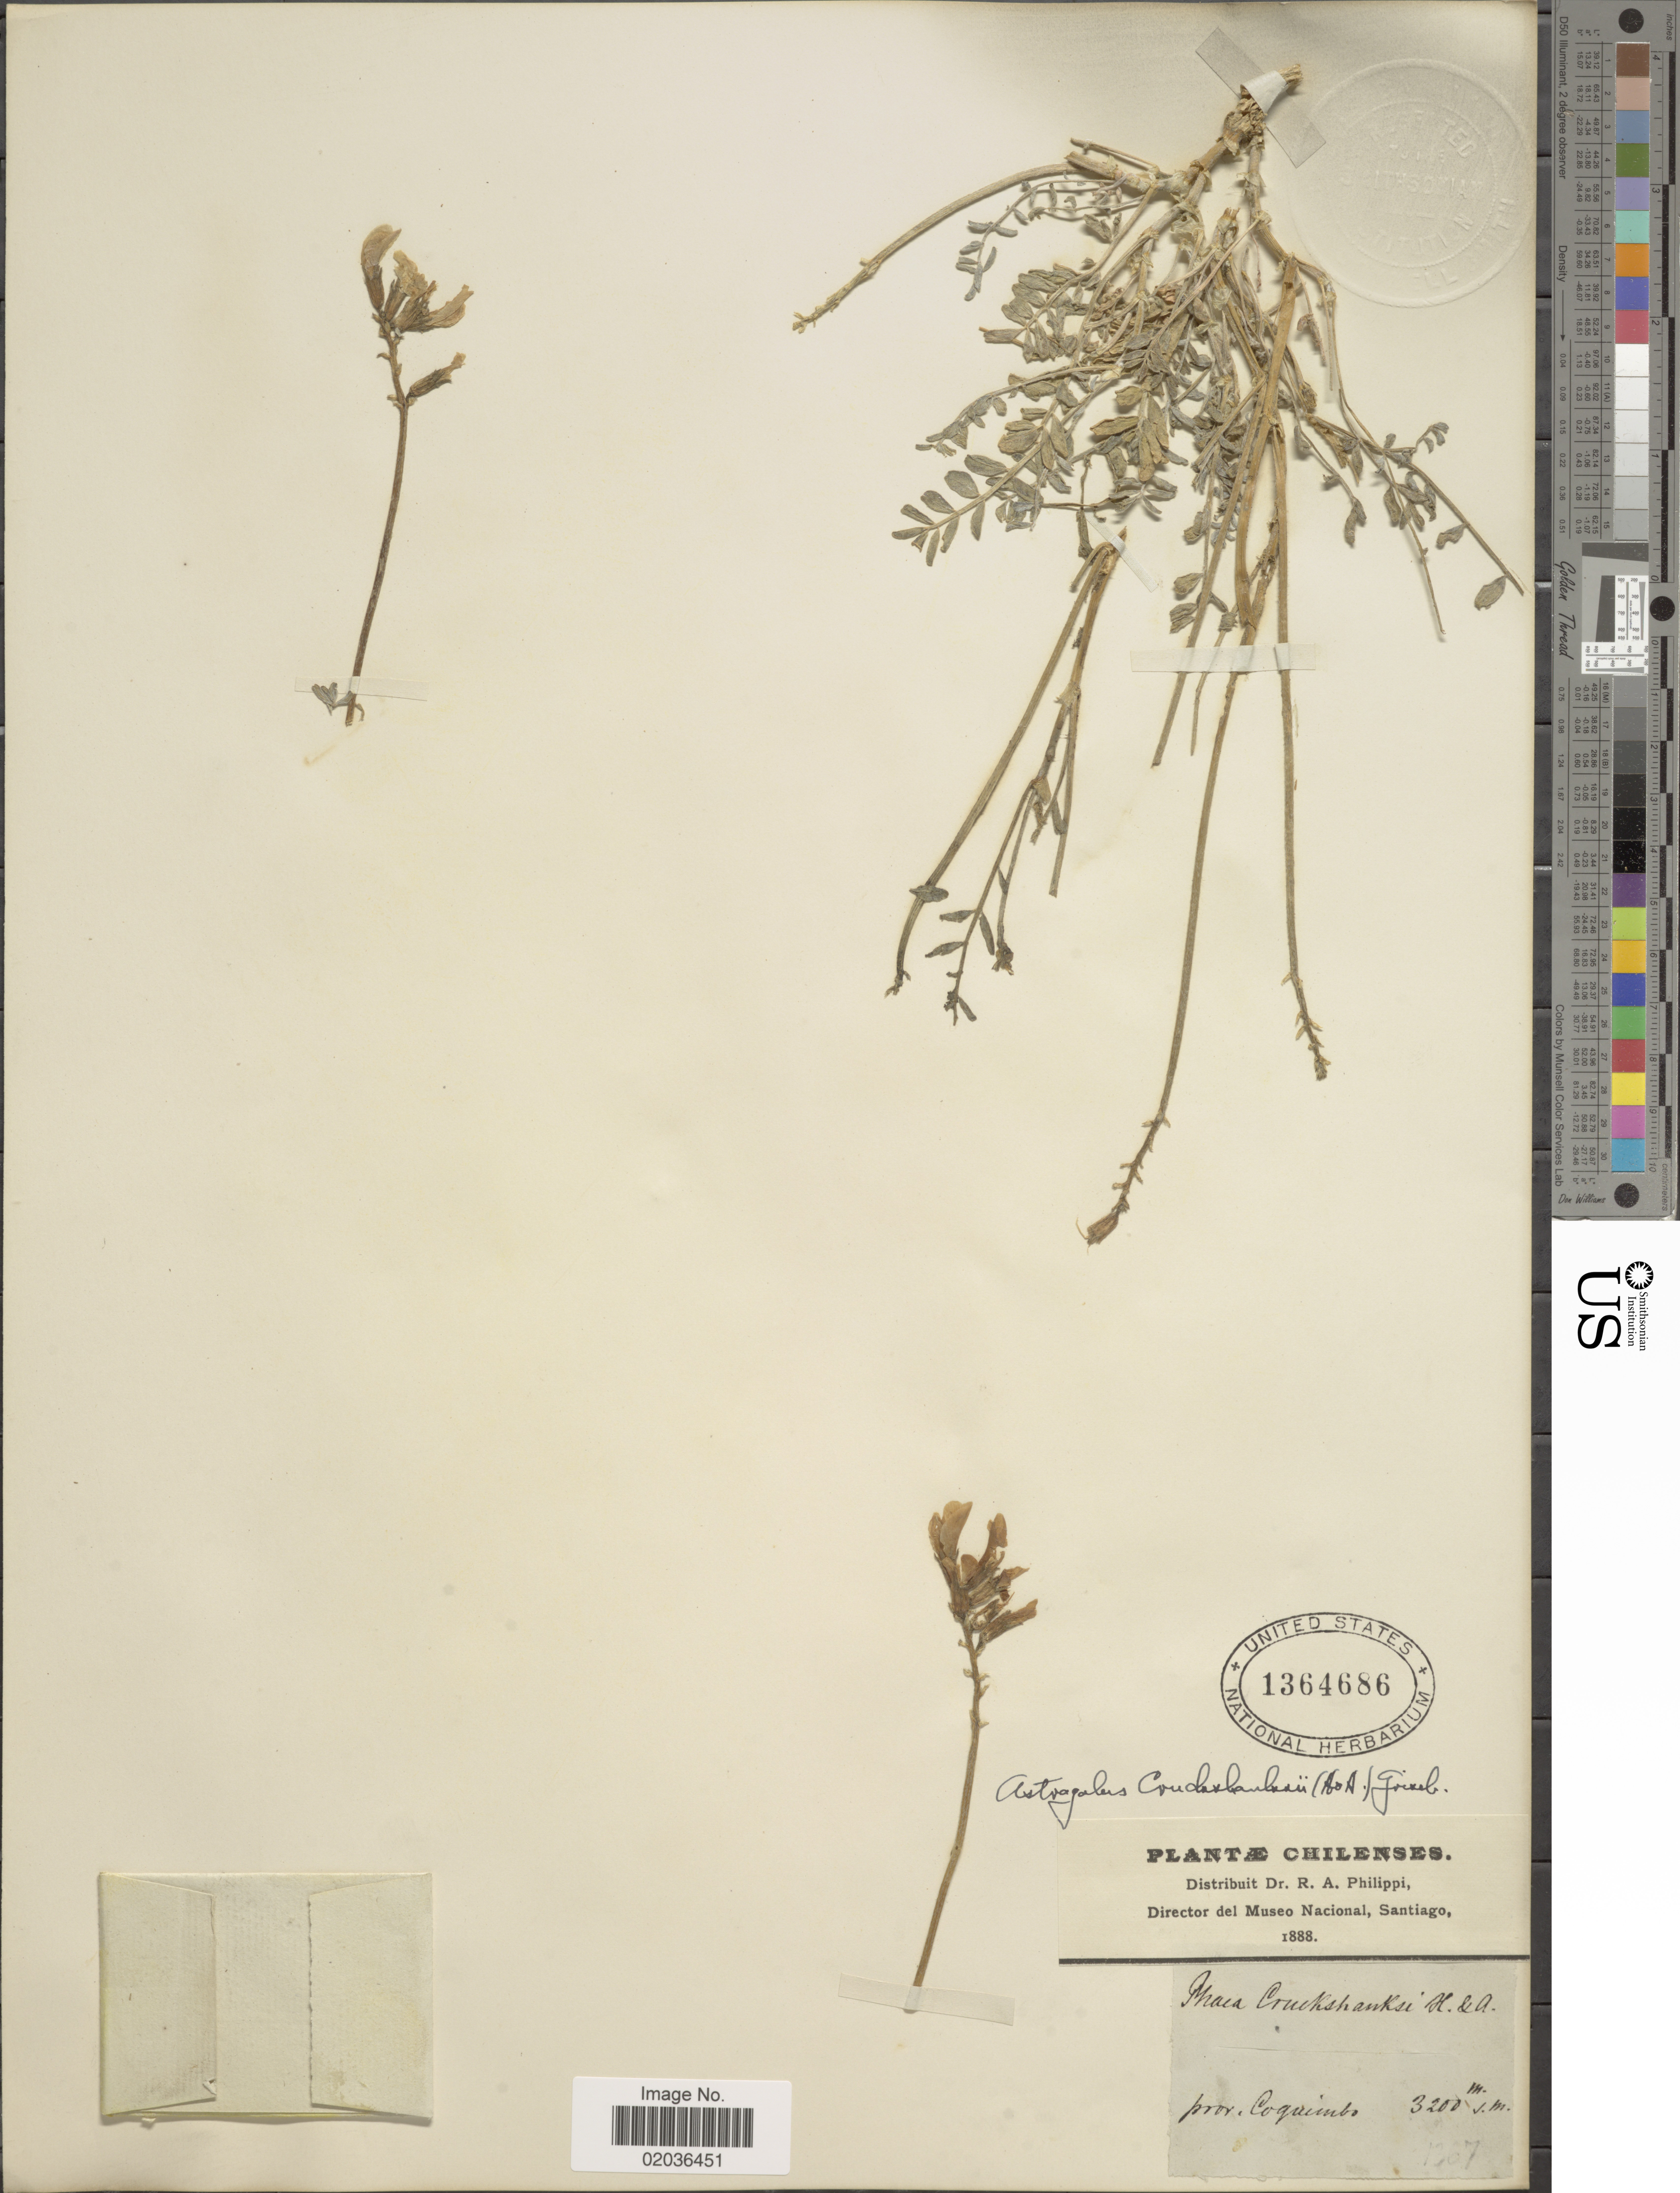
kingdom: Plantae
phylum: Tracheophyta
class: Magnoliopsida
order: Fabales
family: Fabaceae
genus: Astragalus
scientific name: Astragalus cruckshanksii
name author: (Hook. & Arn.) Griseb.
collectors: R. A. Philippi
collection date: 1888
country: Chile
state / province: Coquimbo (IV)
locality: Prov. Coquimbo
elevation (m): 3200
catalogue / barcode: US 1364686